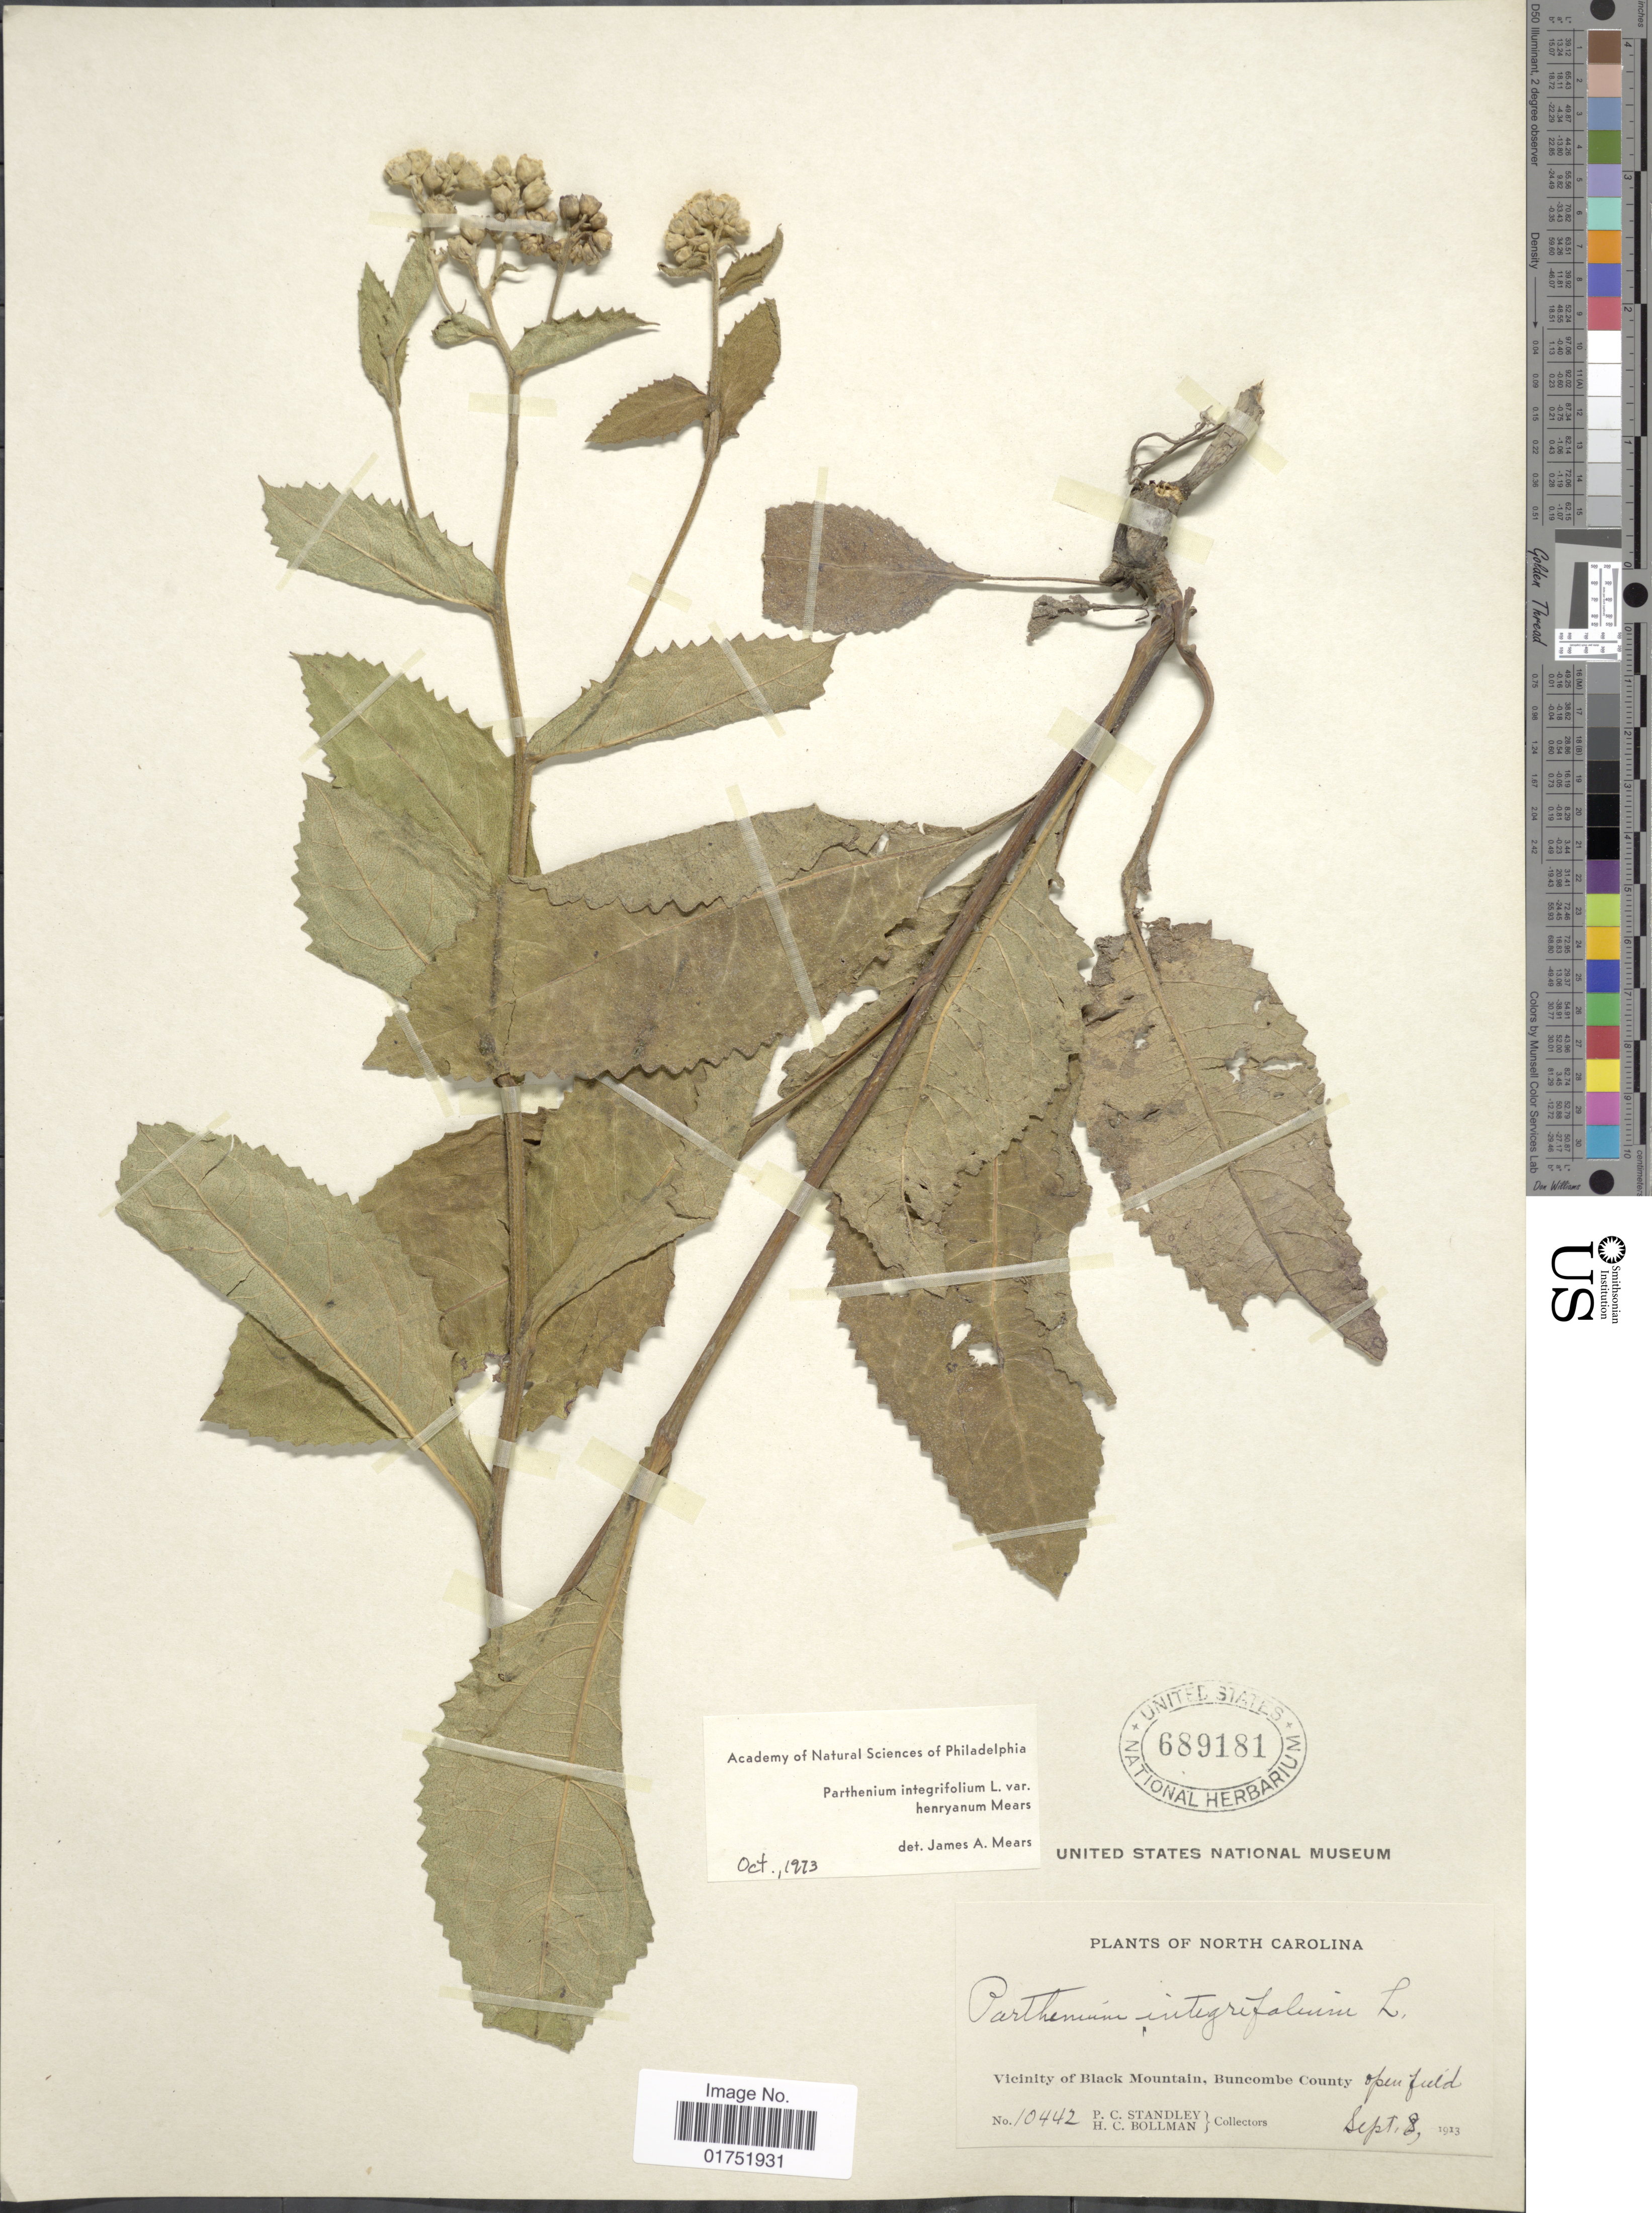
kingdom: Plantae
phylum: Tracheophyta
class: Magnoliopsida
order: Asterales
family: Asteraceae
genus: Parthenium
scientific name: Parthenium integrifolium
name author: L.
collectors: P. C. Standley & H. C. Bollman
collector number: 10442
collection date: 1913-09-08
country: United States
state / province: North Carolina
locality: Vicinity of Black Mountain, Buncombe County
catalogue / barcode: US 689181